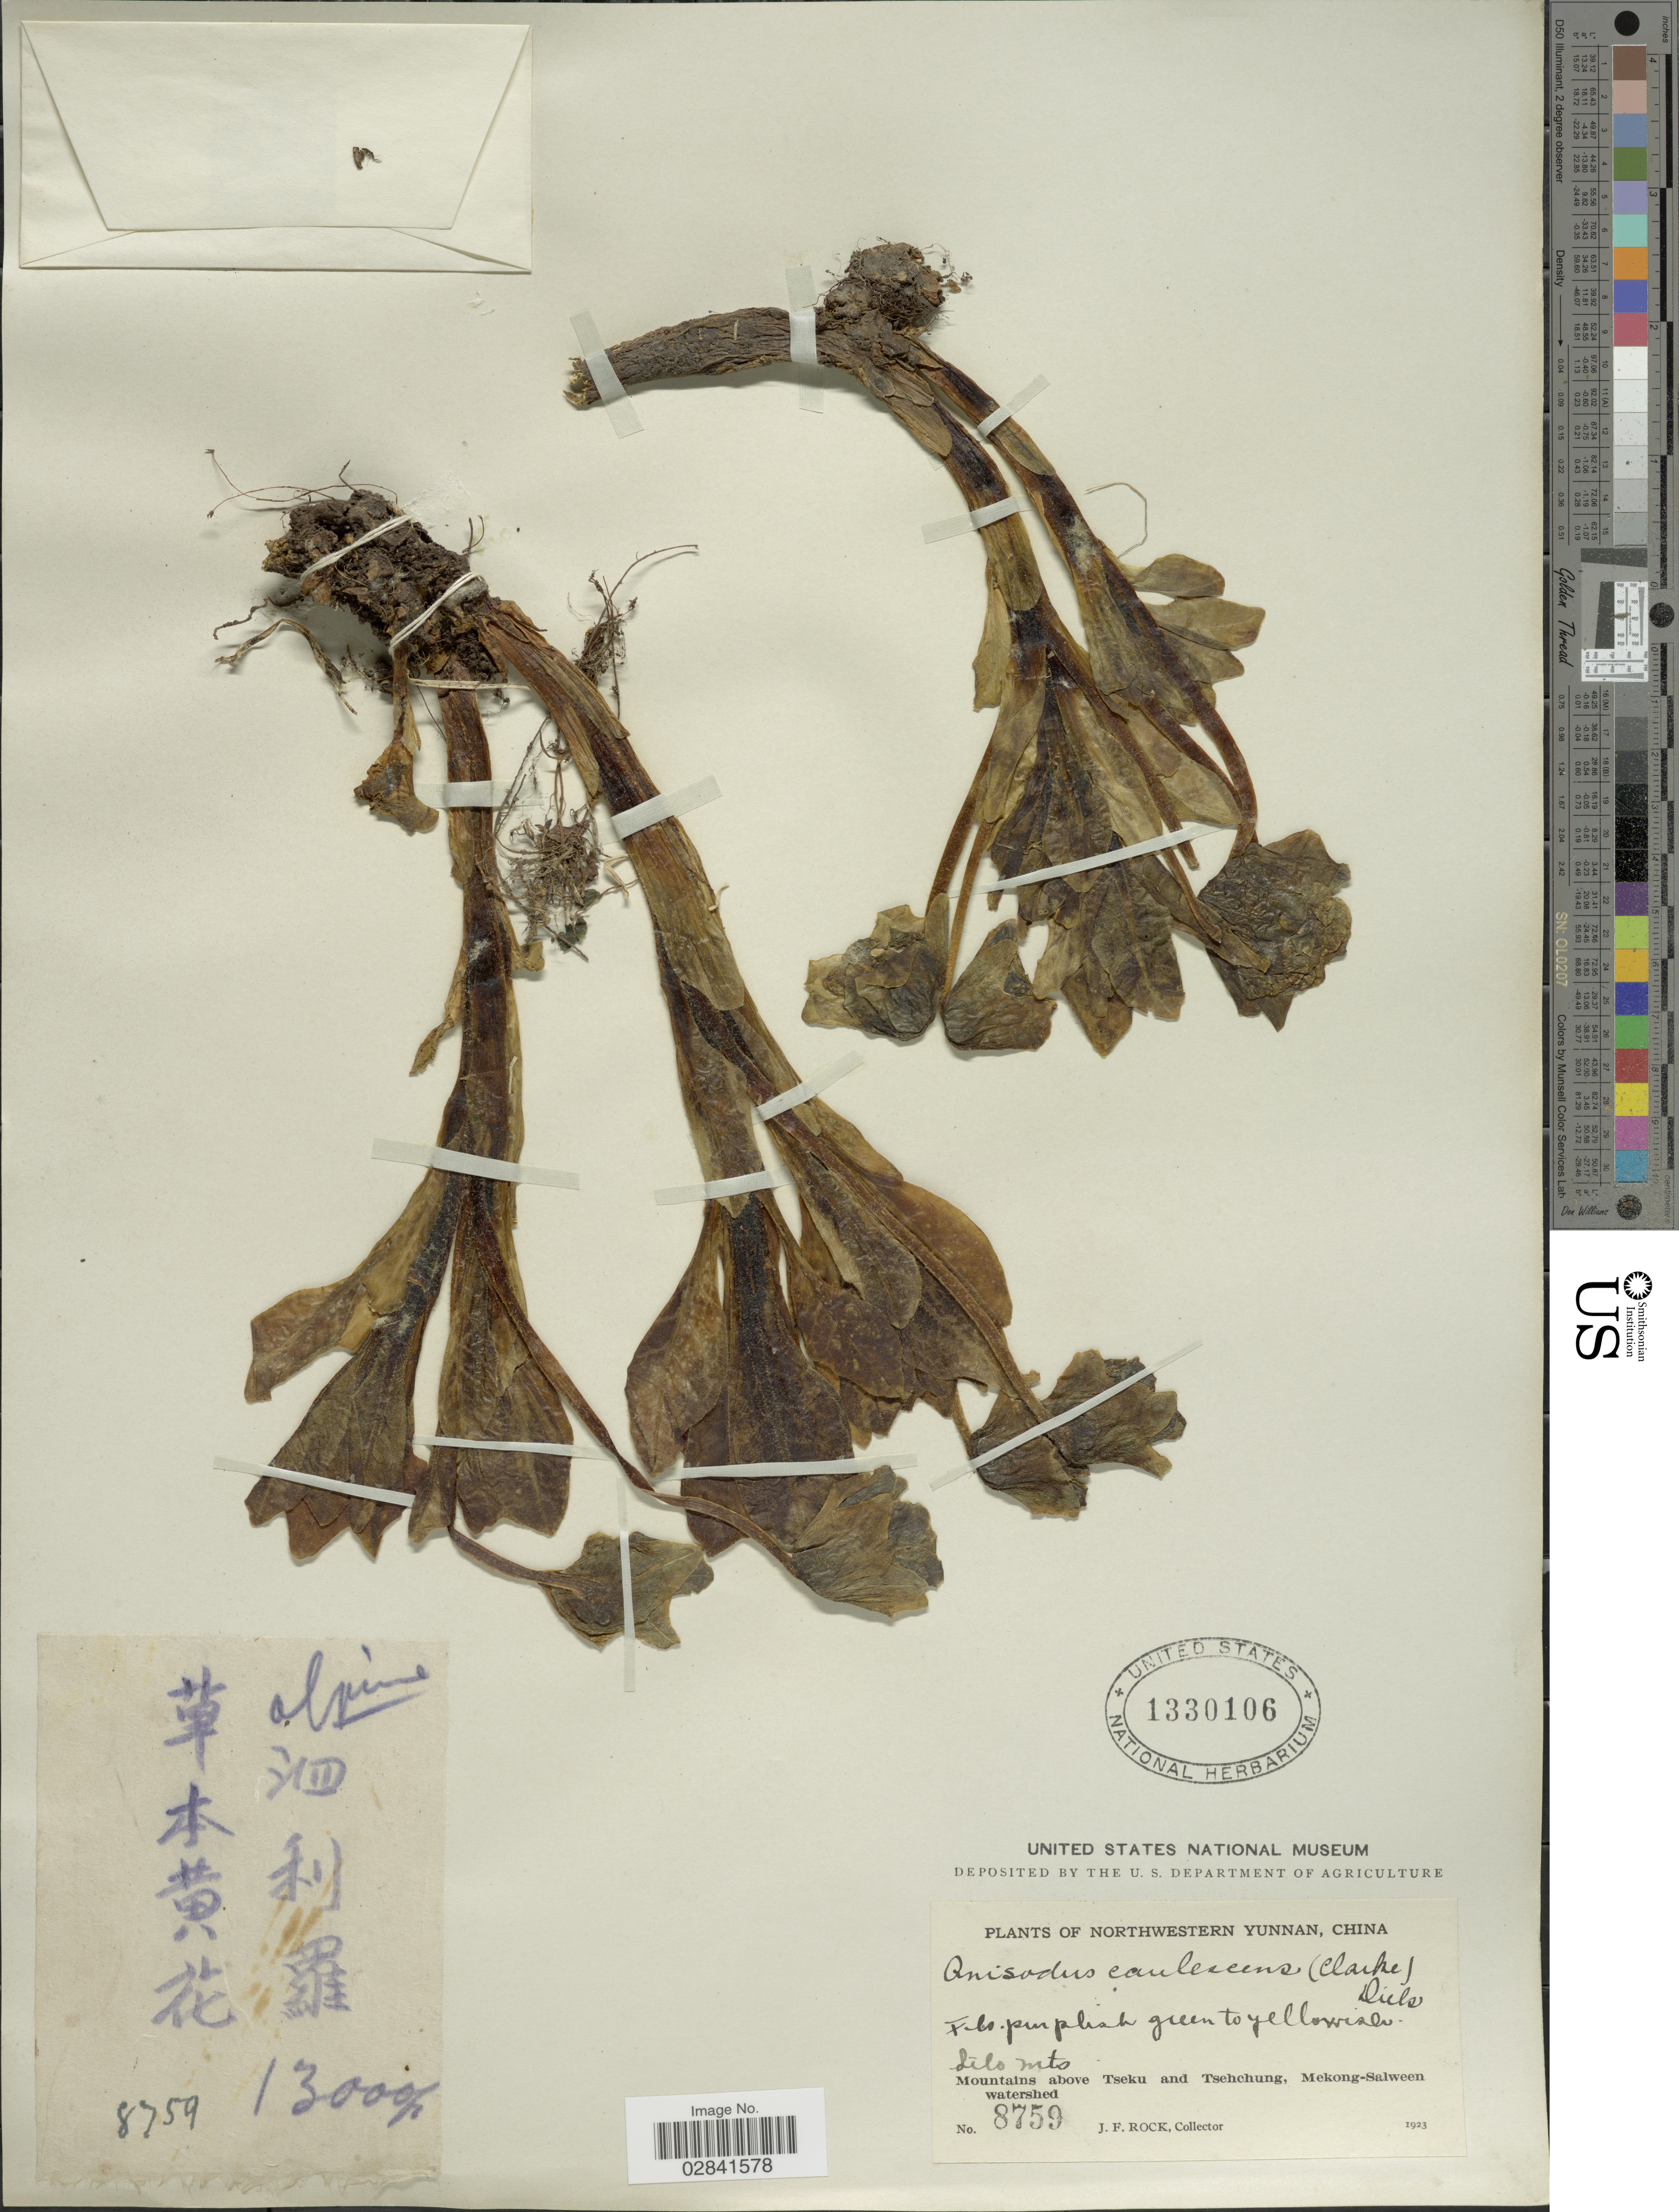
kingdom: Plantae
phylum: Tracheophyta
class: Magnoliopsida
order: Solanales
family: Solanaceae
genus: Mandragora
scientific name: Mandragora caulescens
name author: C.B. Clarke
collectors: J. Rock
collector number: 8759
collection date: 1923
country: China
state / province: Yunnan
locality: Northwestern Yunnan. Lilo mts. Mountains above Tseku and Tsehchung, Mekong-Salween watershed.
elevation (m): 914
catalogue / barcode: US 1330106